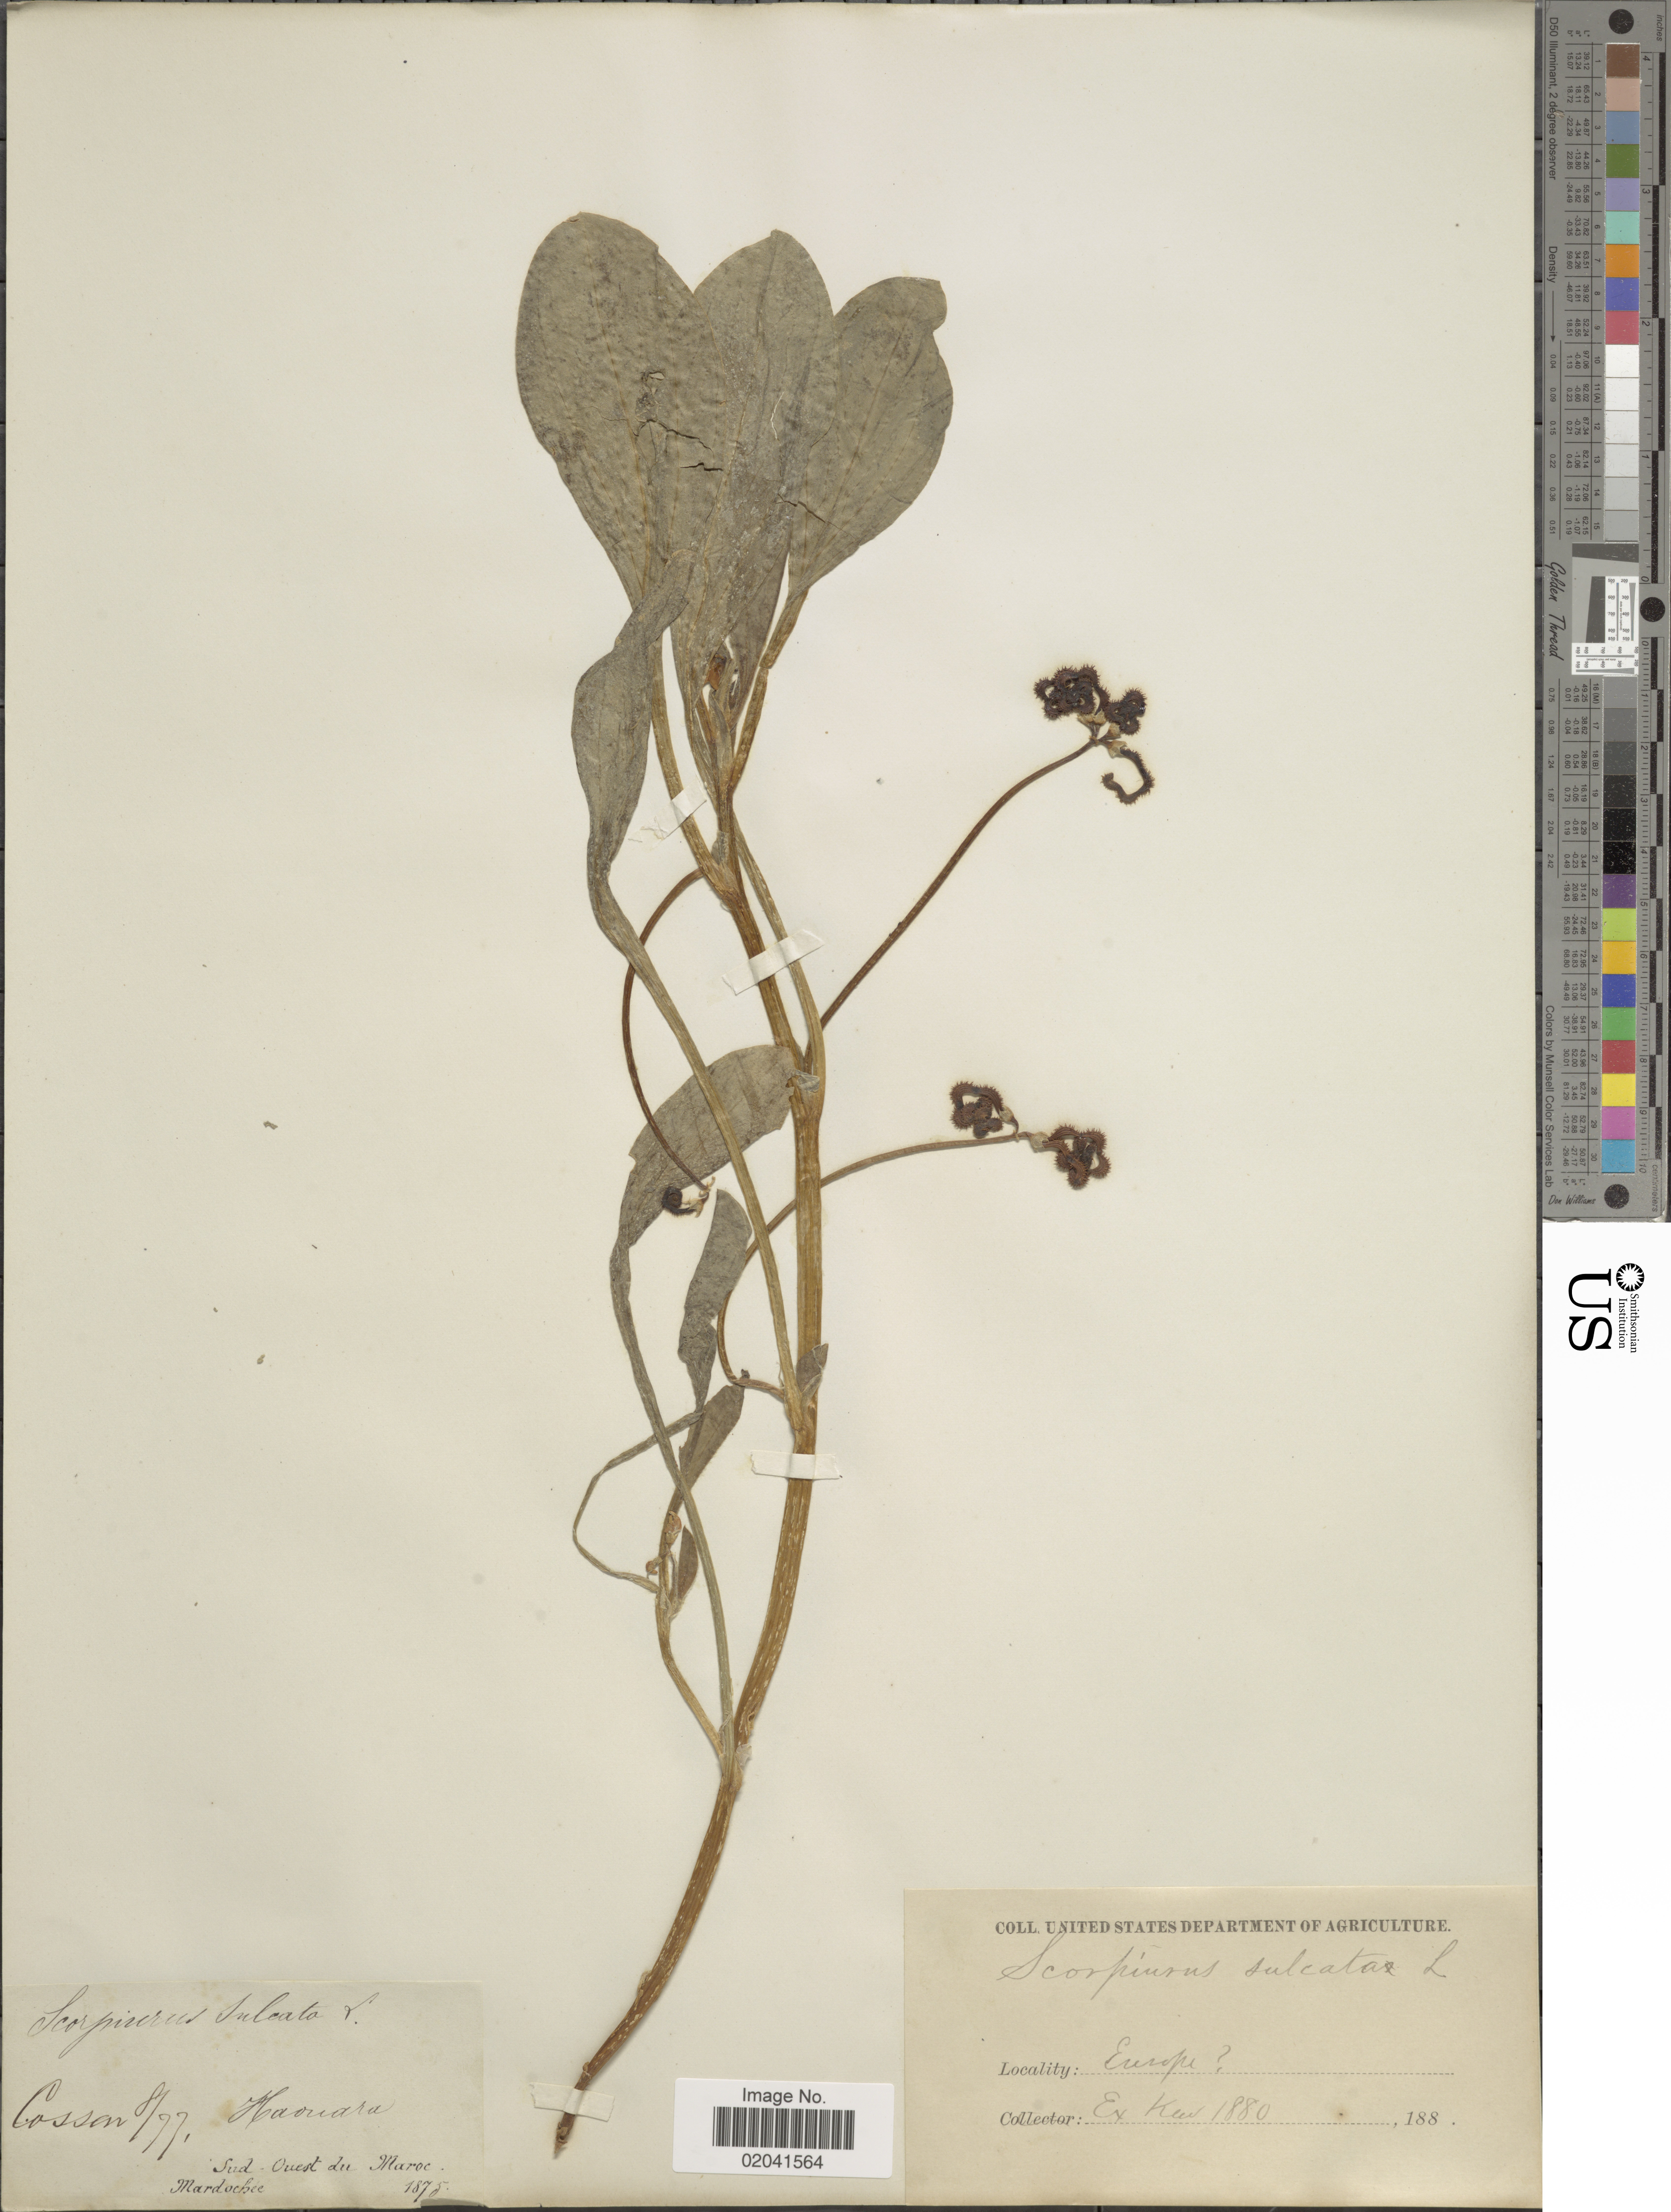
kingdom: Plantae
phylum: Tracheophyta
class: Magnoliopsida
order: Fabales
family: Fabaceae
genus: Scorpiurus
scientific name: Scorpiurus sulcata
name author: L.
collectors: -. Cosson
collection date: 1877-08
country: Morocco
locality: Haouara, Sud Ouest du maroc, Mardochee.